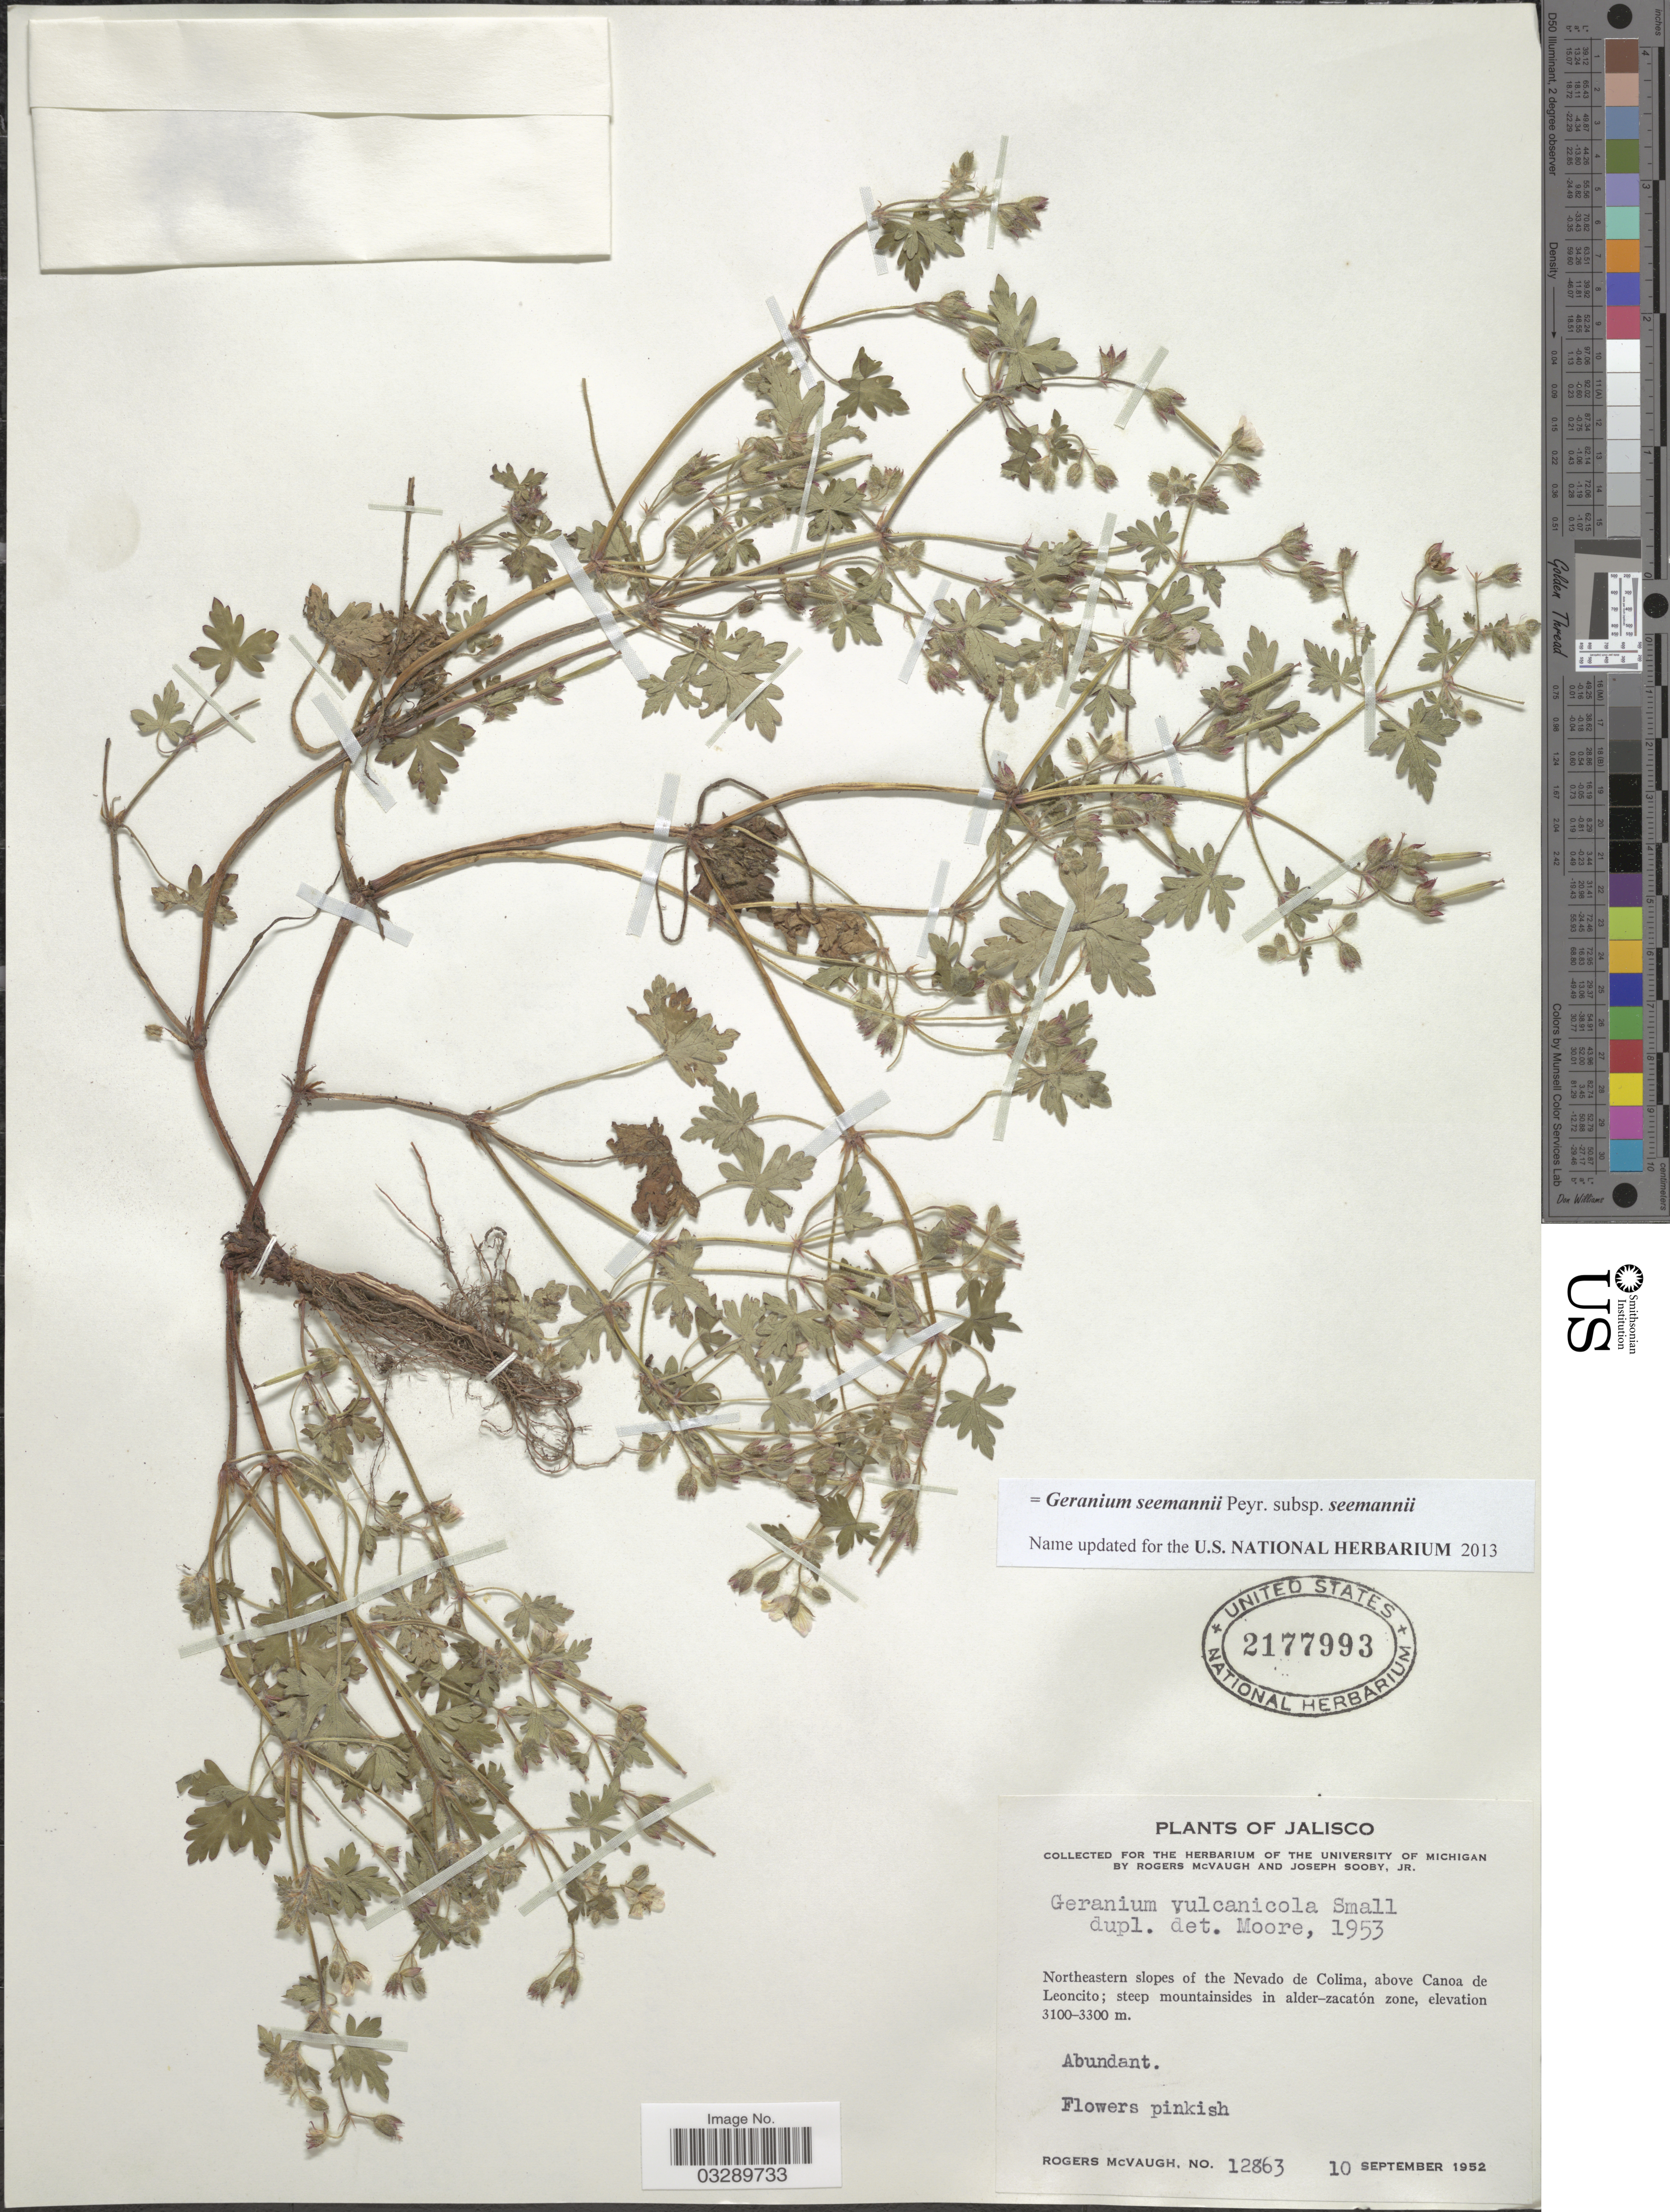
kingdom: Plantae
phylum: Tracheophyta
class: Magnoliopsida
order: Geraniales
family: Geraniaceae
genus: Geranium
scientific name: Geranium seemannii subsp. seemannii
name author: Peyr.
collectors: R. McVaugh & J. Sooby Jr.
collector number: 12863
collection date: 1952-09-10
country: Mexico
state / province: Jalisco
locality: Northeastern slopes of the Nevado de Colima, above Canoa de Leoncito.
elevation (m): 3100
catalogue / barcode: US 2177993